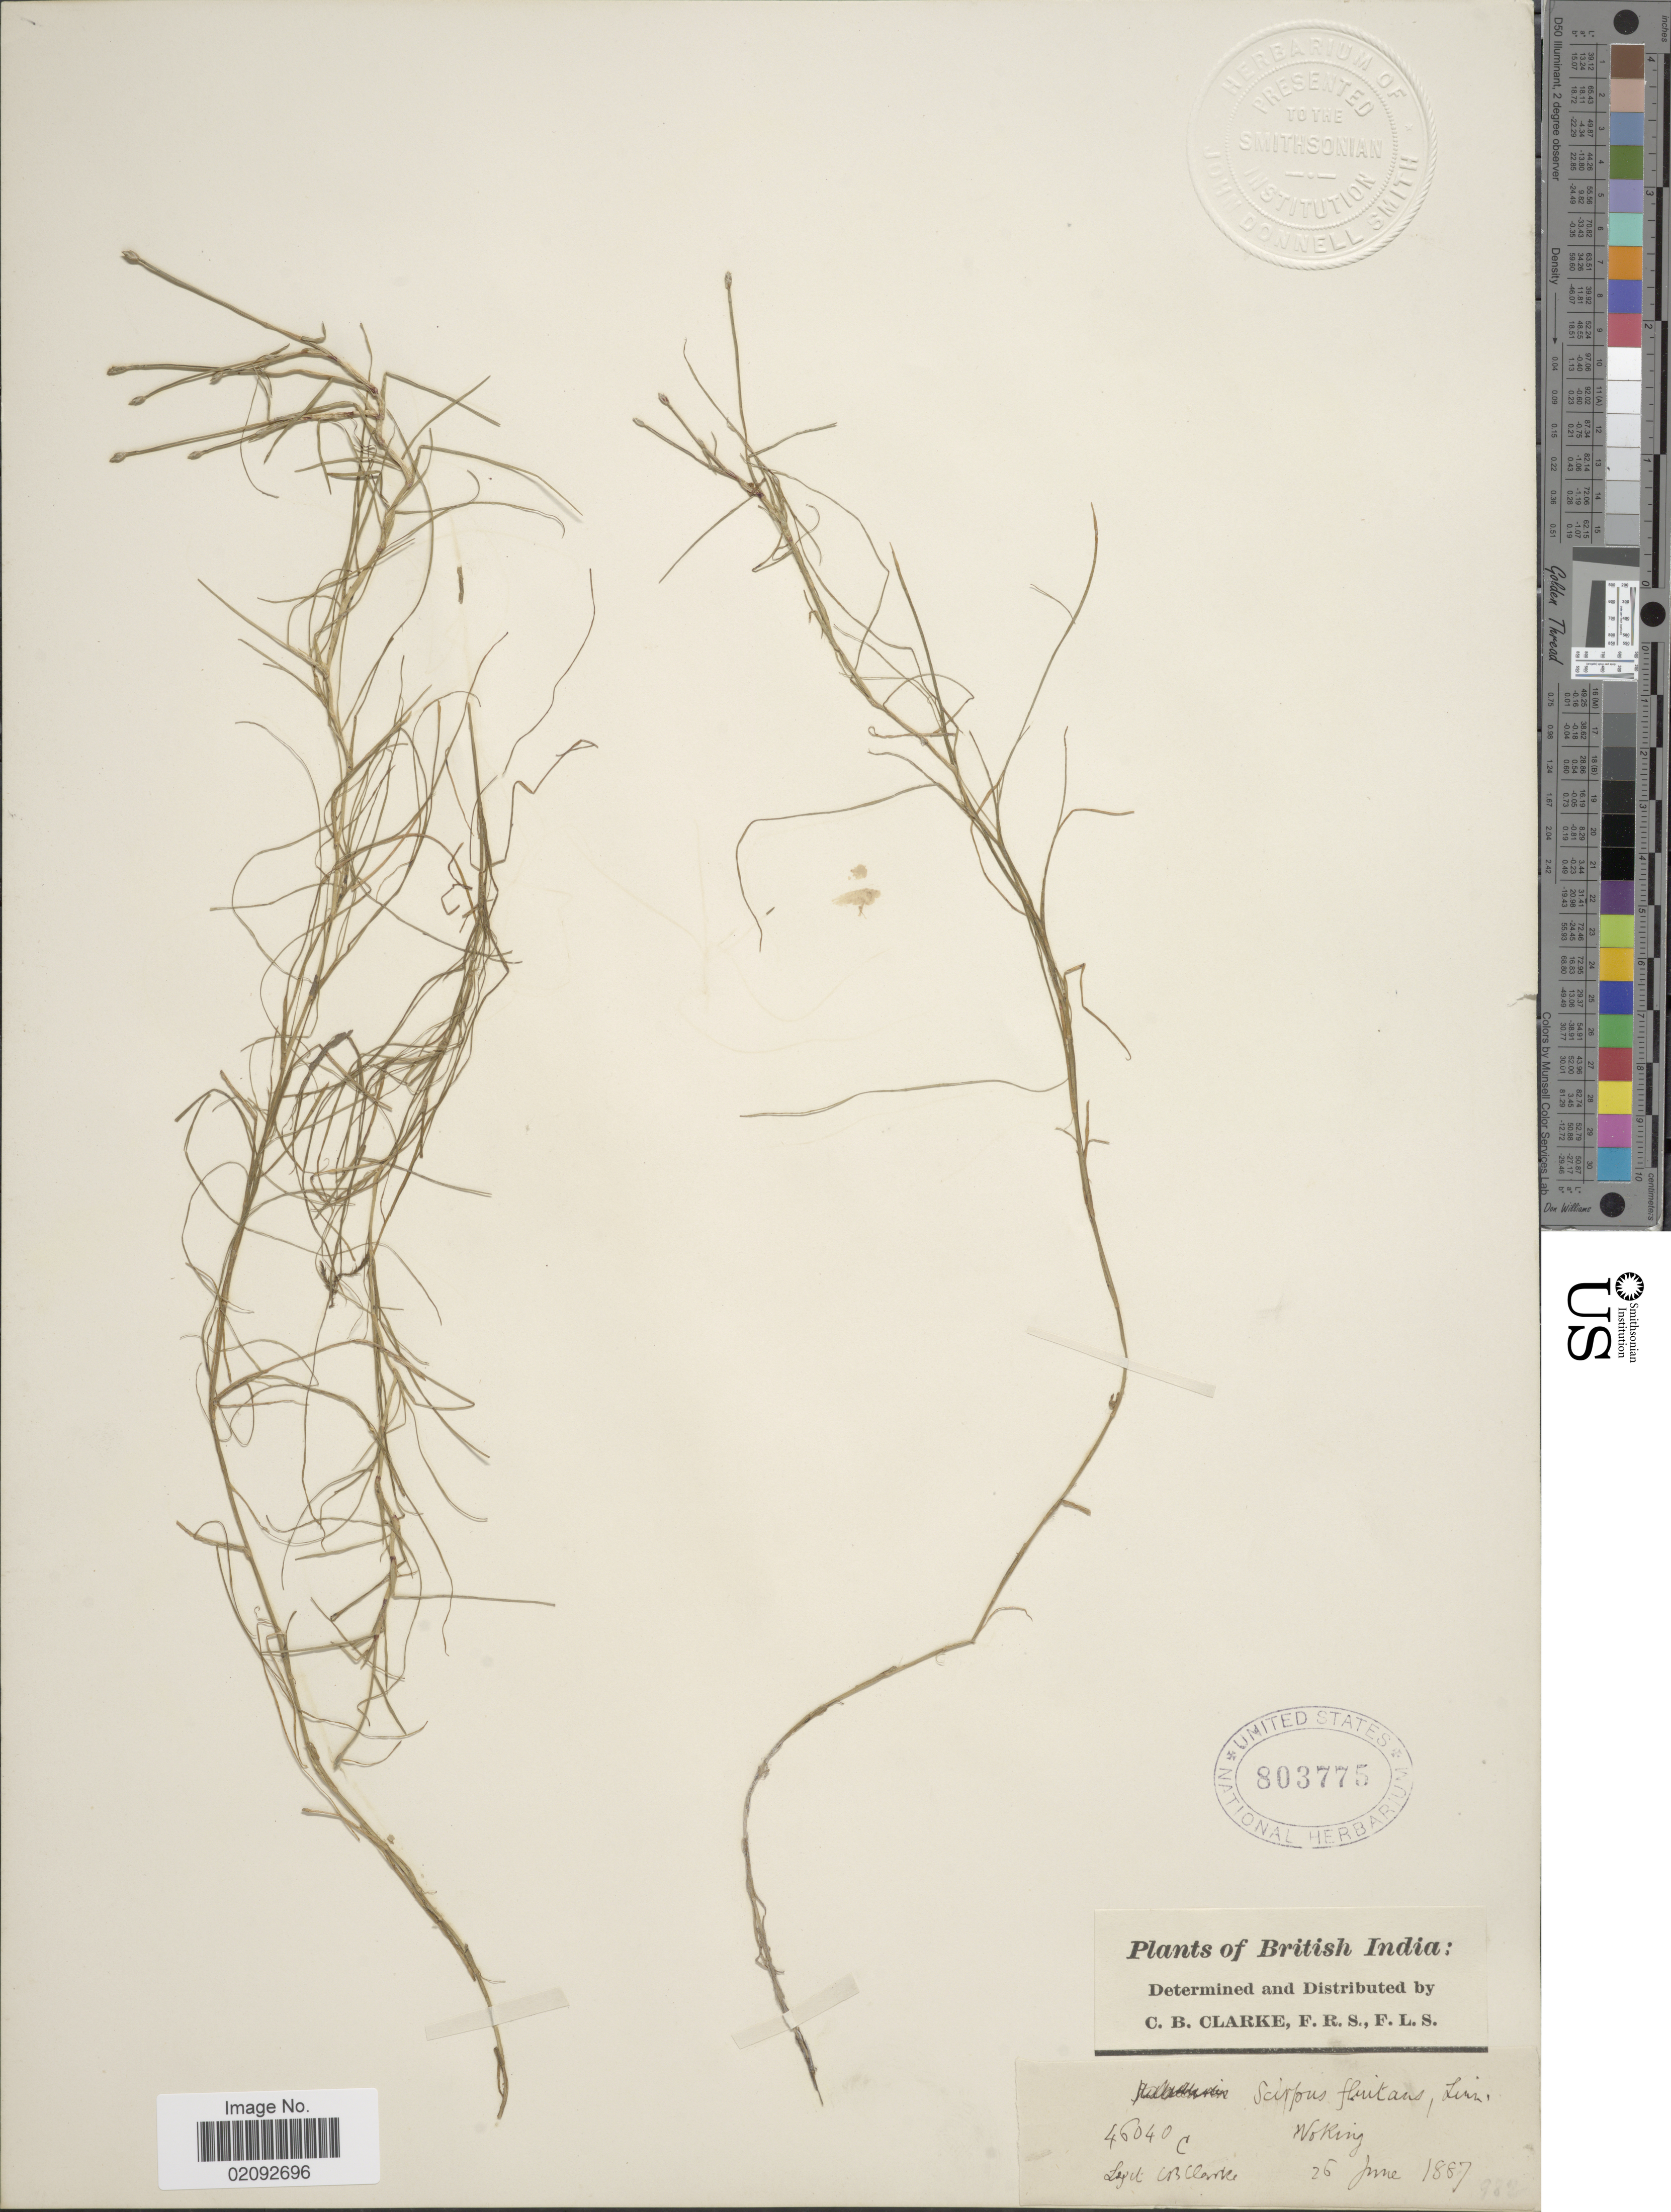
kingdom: Plantae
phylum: Tracheophyta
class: Liliopsida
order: Poales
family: Cyperaceae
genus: Isolepis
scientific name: Isolepis fluitans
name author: (L.) R. Br.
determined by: Strong, Mark T., (BOT), Smithsonian Institution - National Museum of Natural History (UNITED STATES)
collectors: C. B. Clarke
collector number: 46040C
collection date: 1887-06-25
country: India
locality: British India, Noking [interpreted]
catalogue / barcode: US 803775